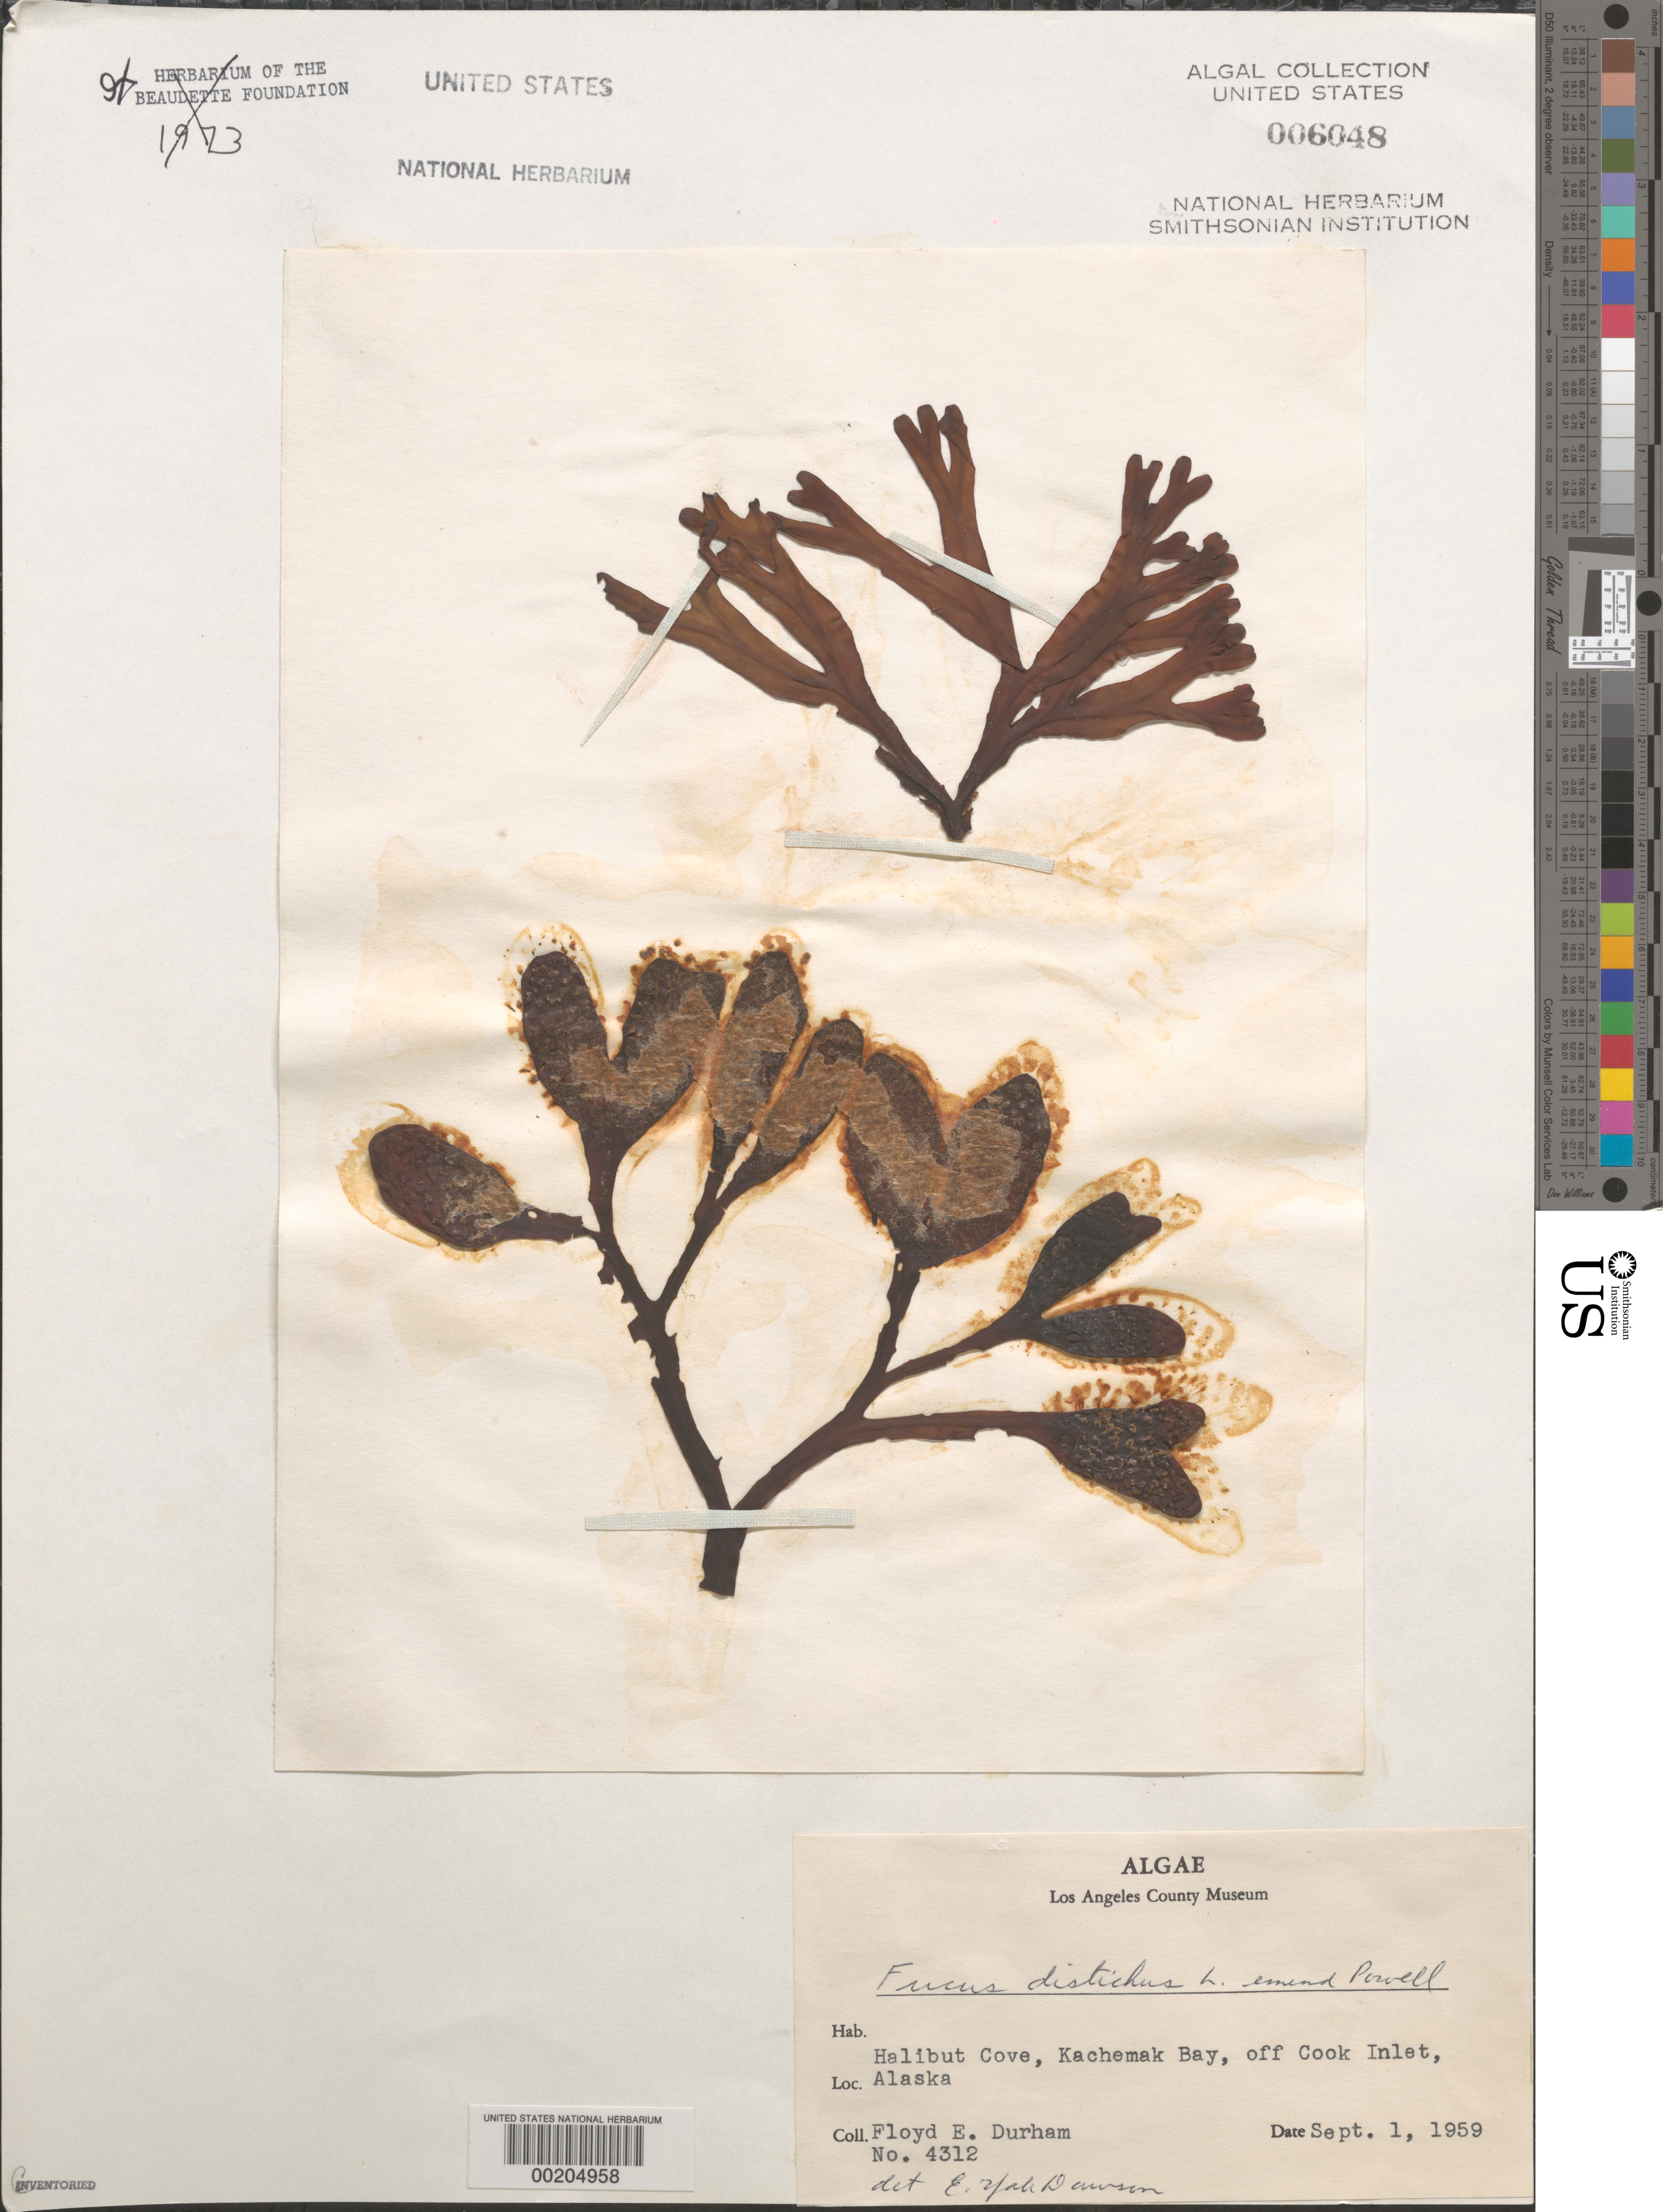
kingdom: Chromista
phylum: Ochrophyta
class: Phaeophyceae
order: Fucales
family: Fucaceae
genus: Fucus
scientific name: Fucus distichus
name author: L.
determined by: Dawson, E. Y.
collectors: F. Durham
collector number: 4312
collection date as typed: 01 Sep 1959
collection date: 1959-09-01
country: United States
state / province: Alaska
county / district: Kenai Peninsula Division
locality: Halibut Cove, Kachemak Bay, off Cook Inlet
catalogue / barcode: US 6048